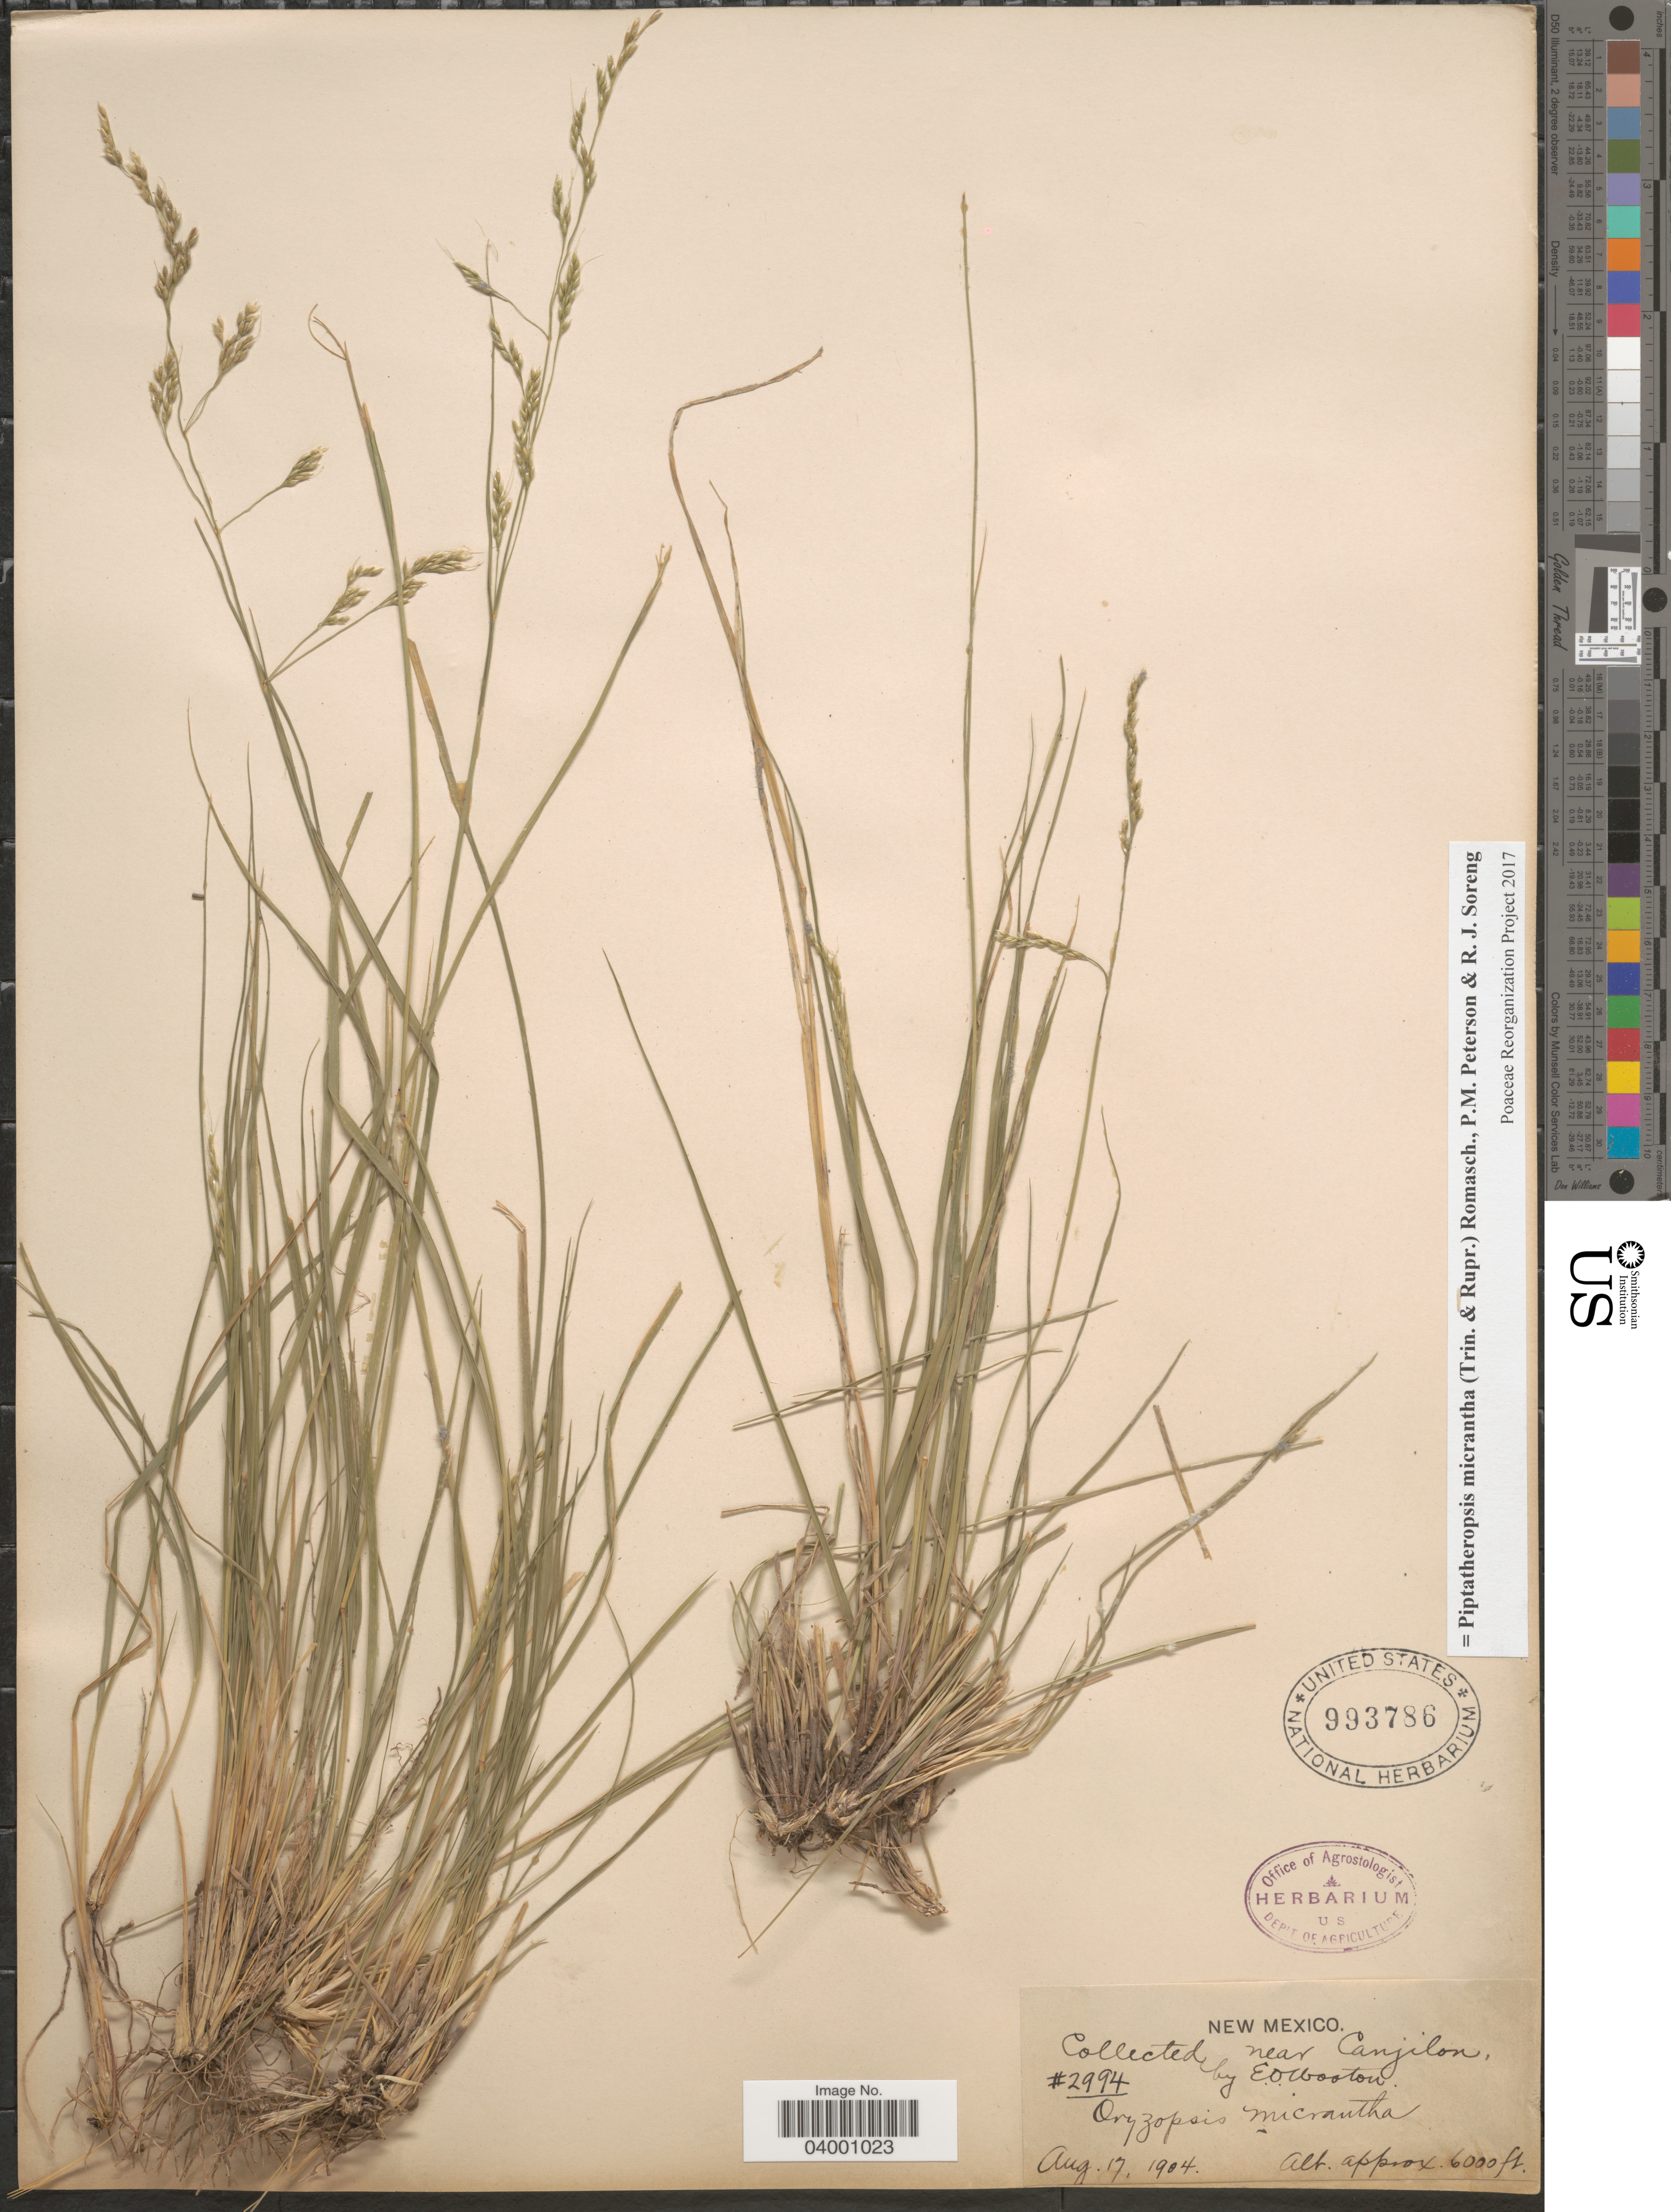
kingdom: Plantae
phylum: Tracheophyta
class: Liliopsida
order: Poales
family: Poaceae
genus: Piptatheropsis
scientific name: Piptatheropsis micrantha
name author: (Trin. & Rupr.) Romasch.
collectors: E. O. Wooton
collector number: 2994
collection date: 1984-08-17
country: United States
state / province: New Mexico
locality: Near Canjilon.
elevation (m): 1829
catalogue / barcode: US 993786